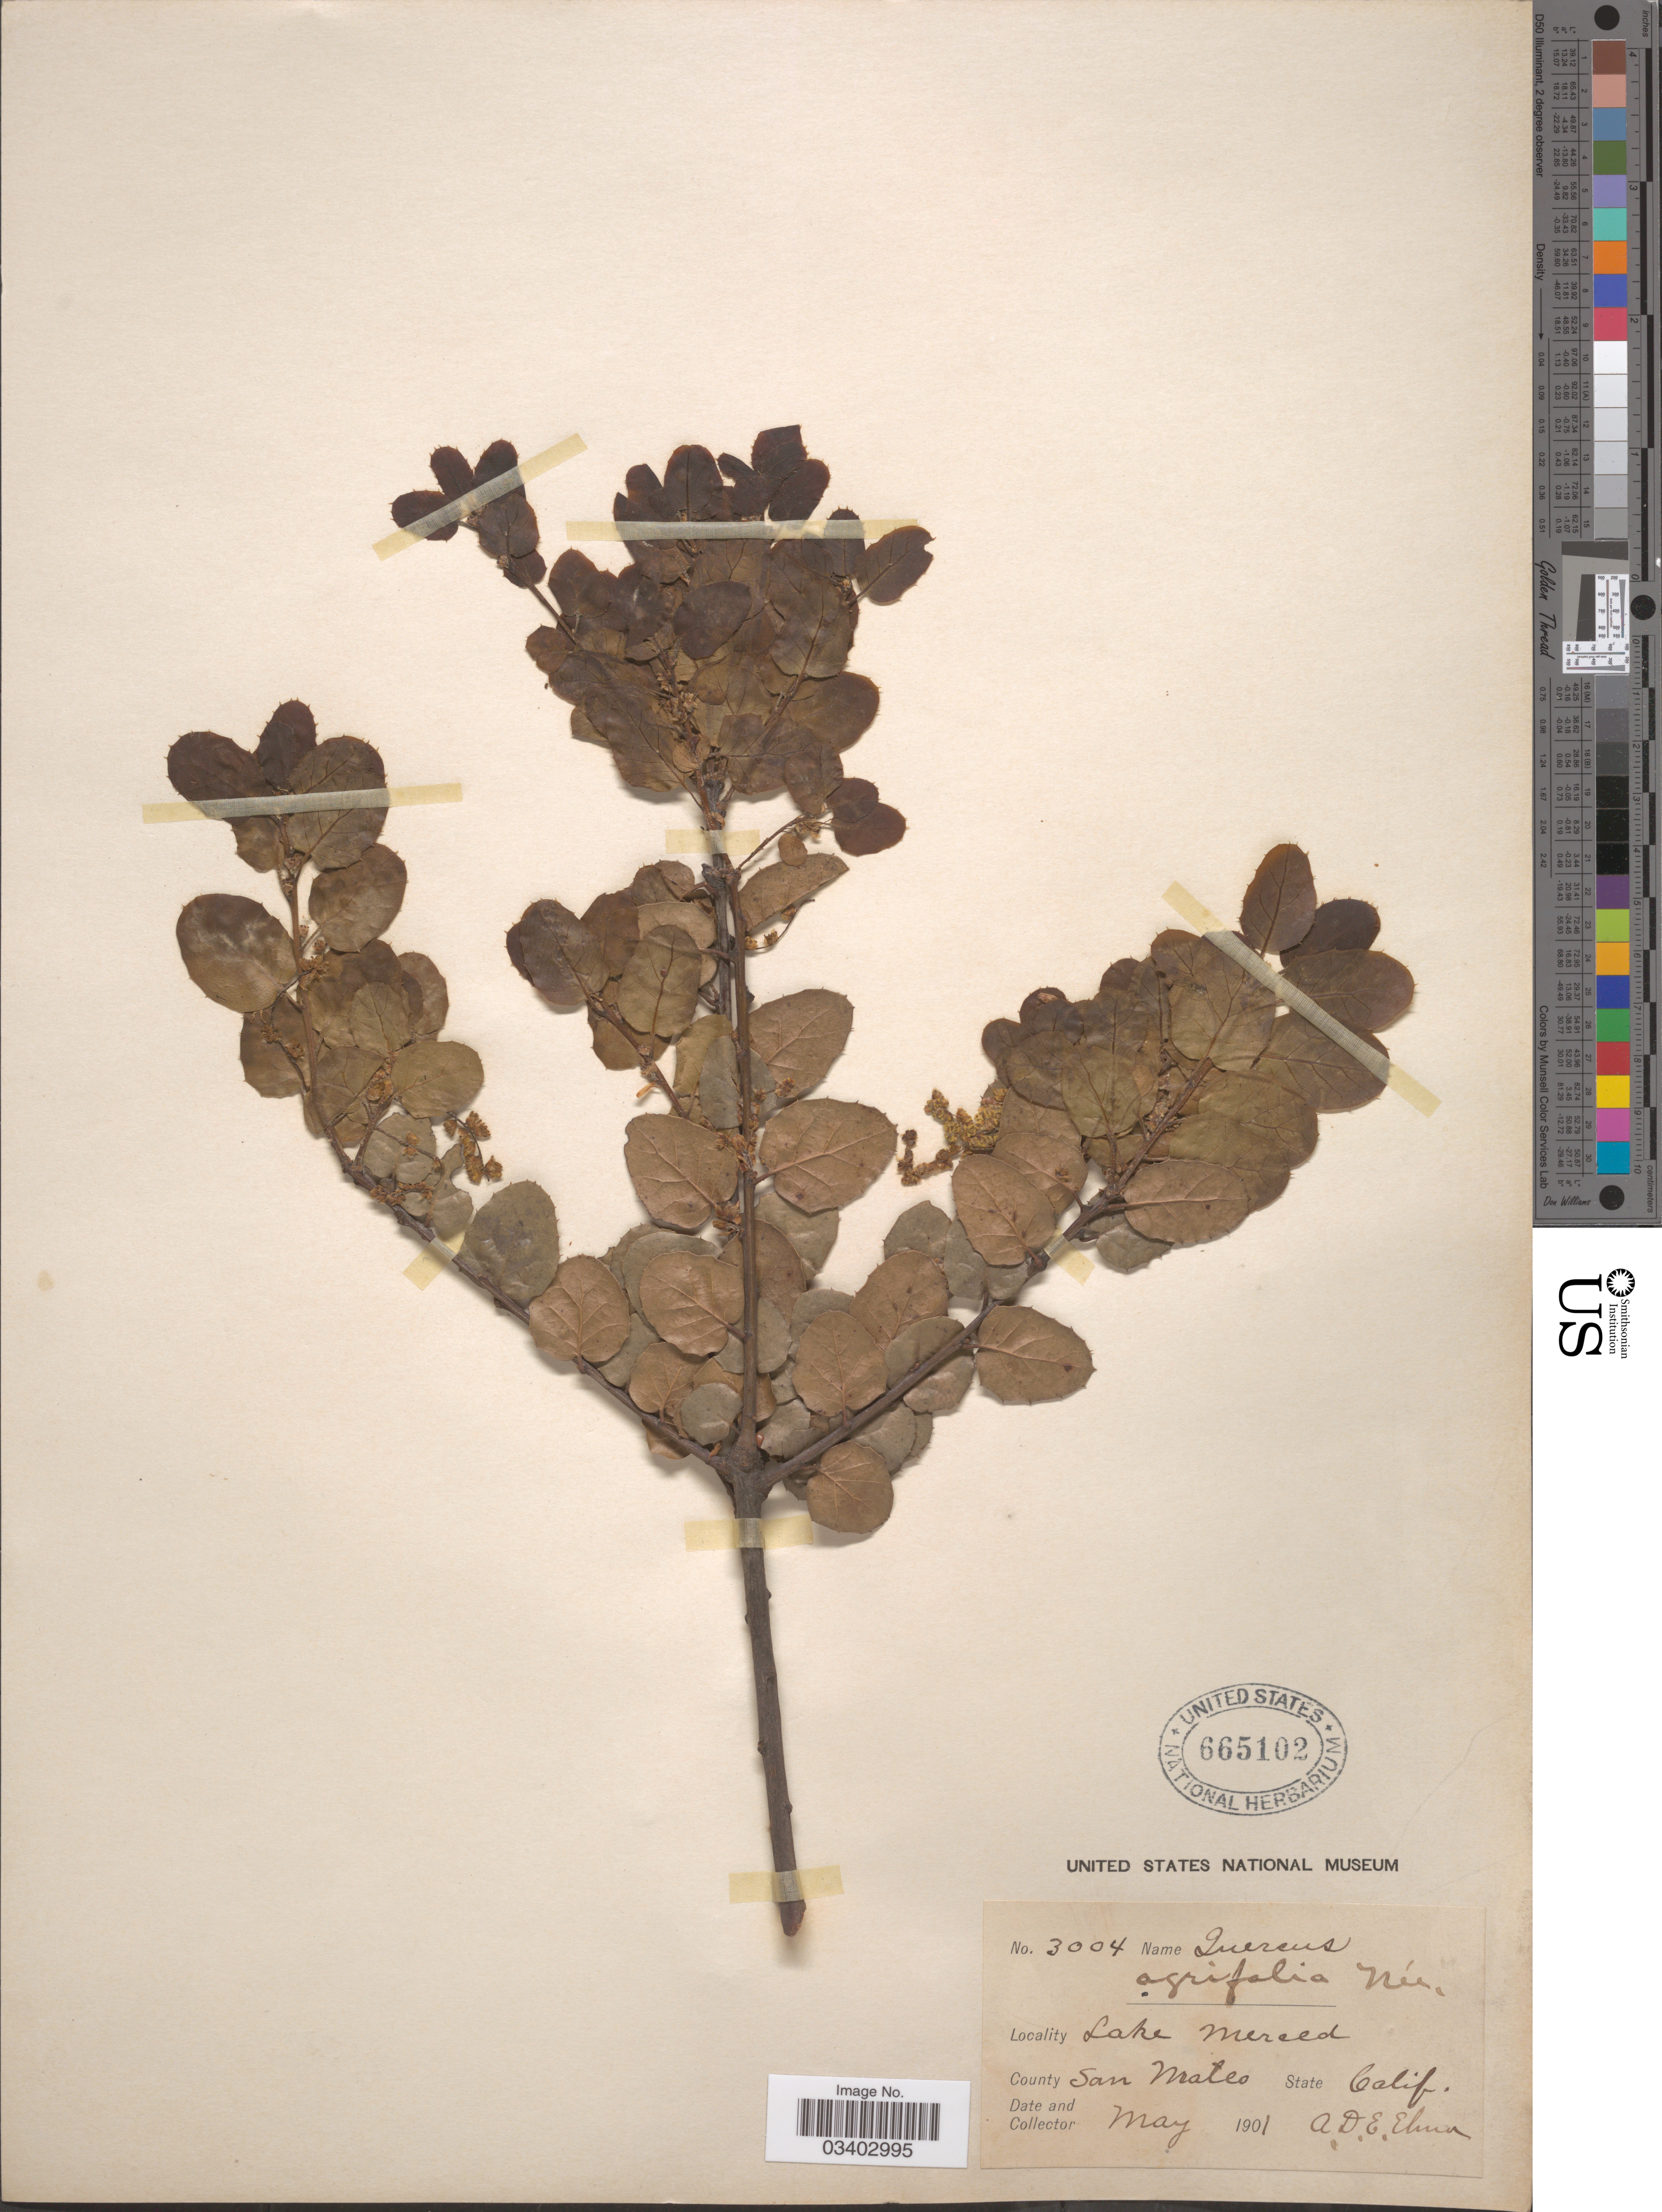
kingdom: Plantae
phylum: Tracheophyta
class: Magnoliopsida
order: Fagales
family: Fagaceae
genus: Quercus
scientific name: Quercus agrifolia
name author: Née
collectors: A. D. E. Elmer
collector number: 3004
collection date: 1901-05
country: United States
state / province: California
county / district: San Mateo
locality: Lake Merced, County San Mateo.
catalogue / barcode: US 665102